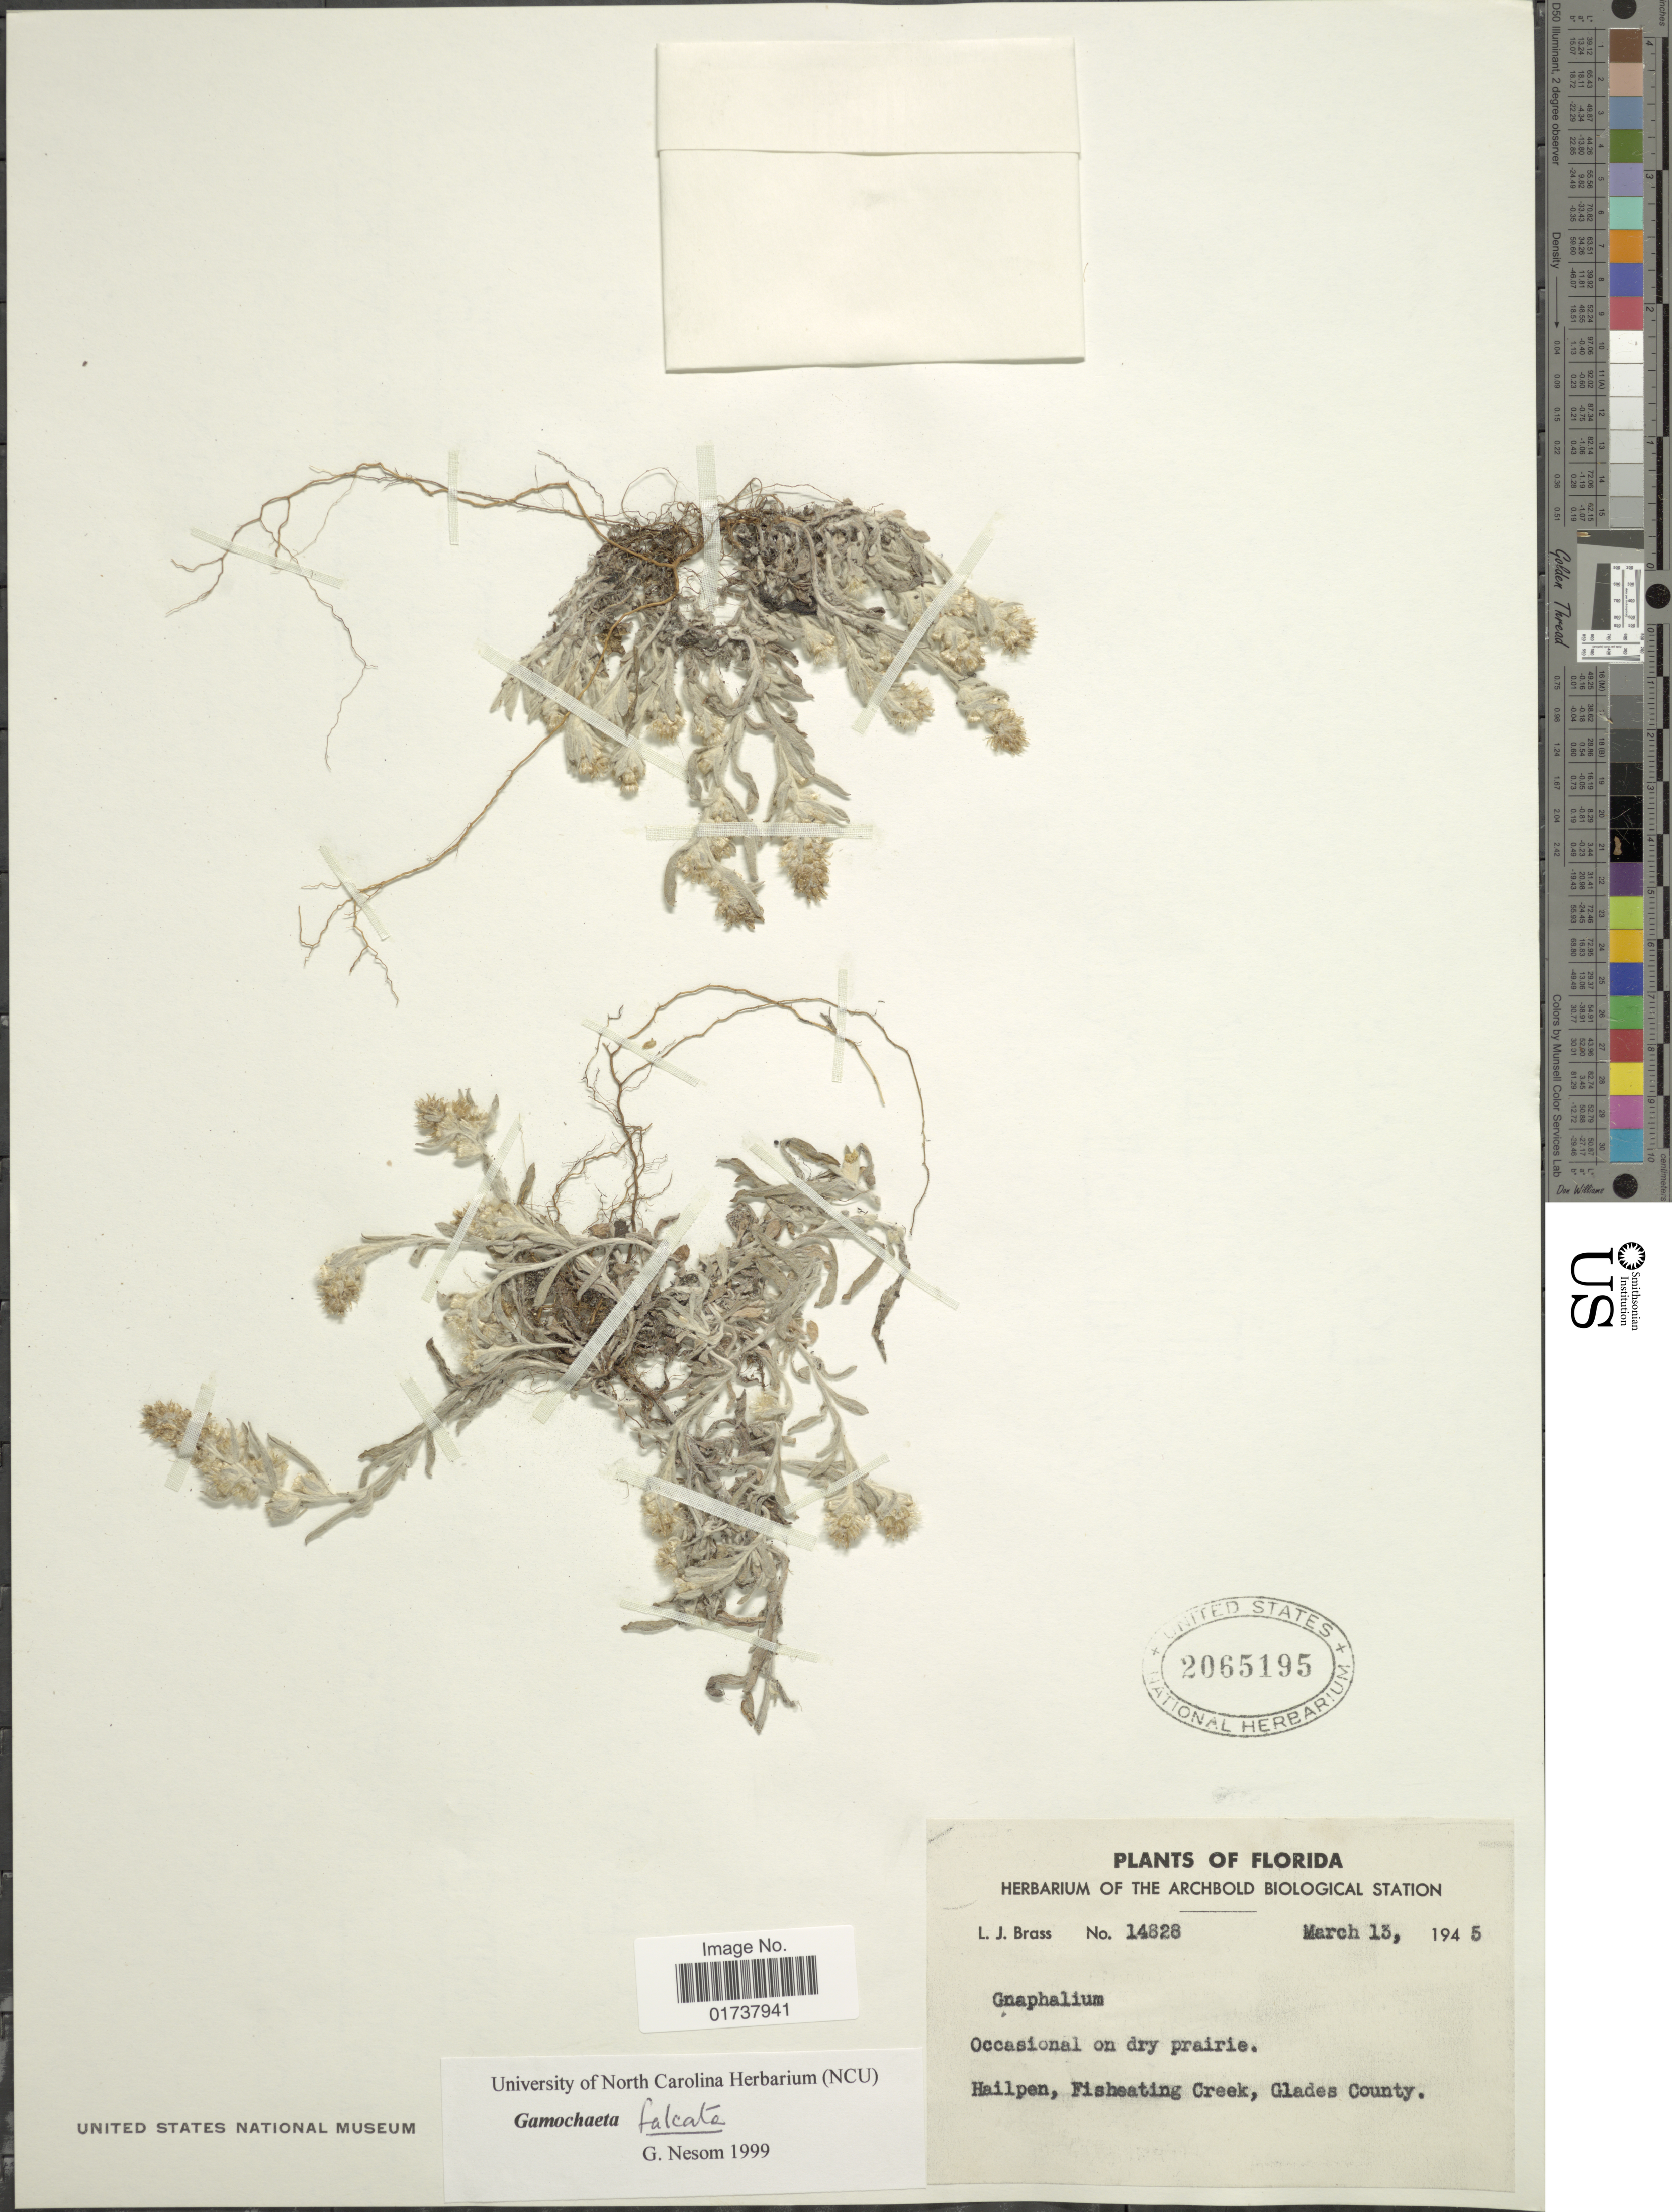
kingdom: Plantae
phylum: Tracheophyta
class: Magnoliopsida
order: Asterales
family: Asteraceae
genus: Gamochaeta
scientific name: Gamochaeta falcata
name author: (Lam.) Cabrera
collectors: L. J. Brass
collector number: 14828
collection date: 1945-03-13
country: United States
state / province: Florida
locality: Hailpen, Fishheating Creek, Glades County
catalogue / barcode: US 2065195